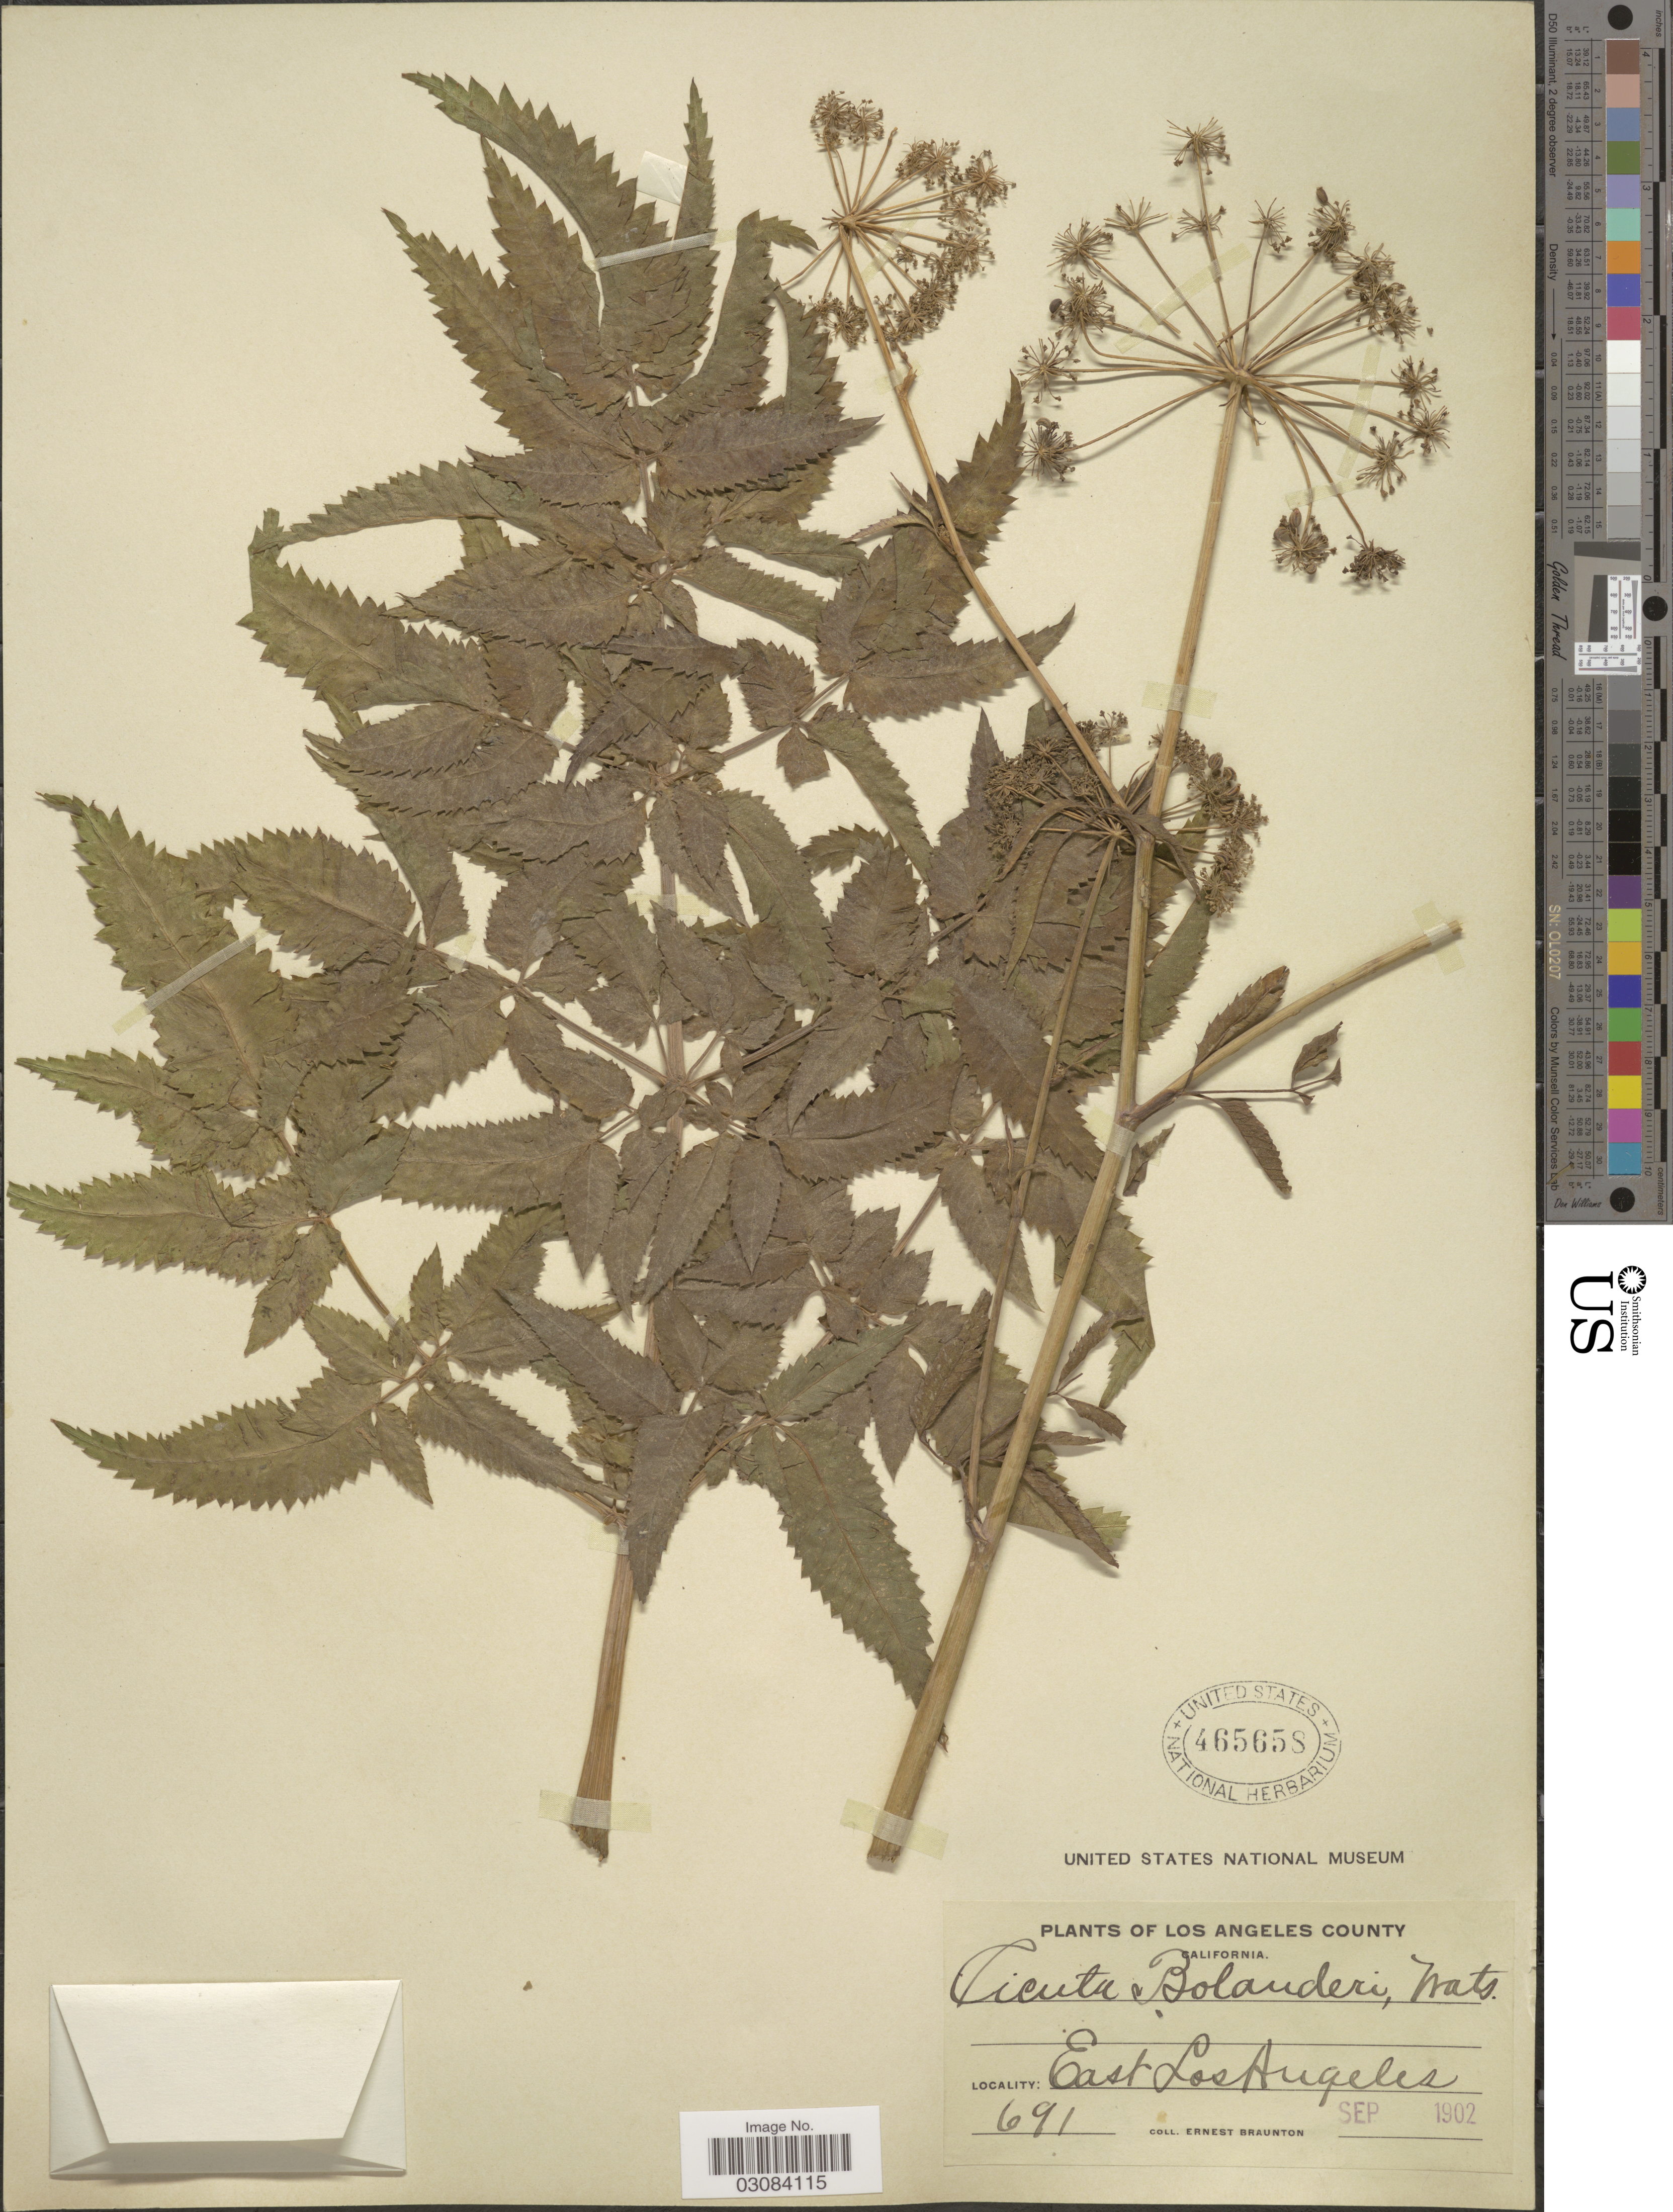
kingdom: Plantae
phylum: Tracheophyta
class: Magnoliopsida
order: Apiales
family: Apiaceae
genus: Cicuta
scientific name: Cicuta bolanderi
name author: A. Gray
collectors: E. Braunton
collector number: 691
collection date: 1902-09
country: United States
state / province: California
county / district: Los Angeles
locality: Los Angeles County. East Los Angeles.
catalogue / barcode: US 465658